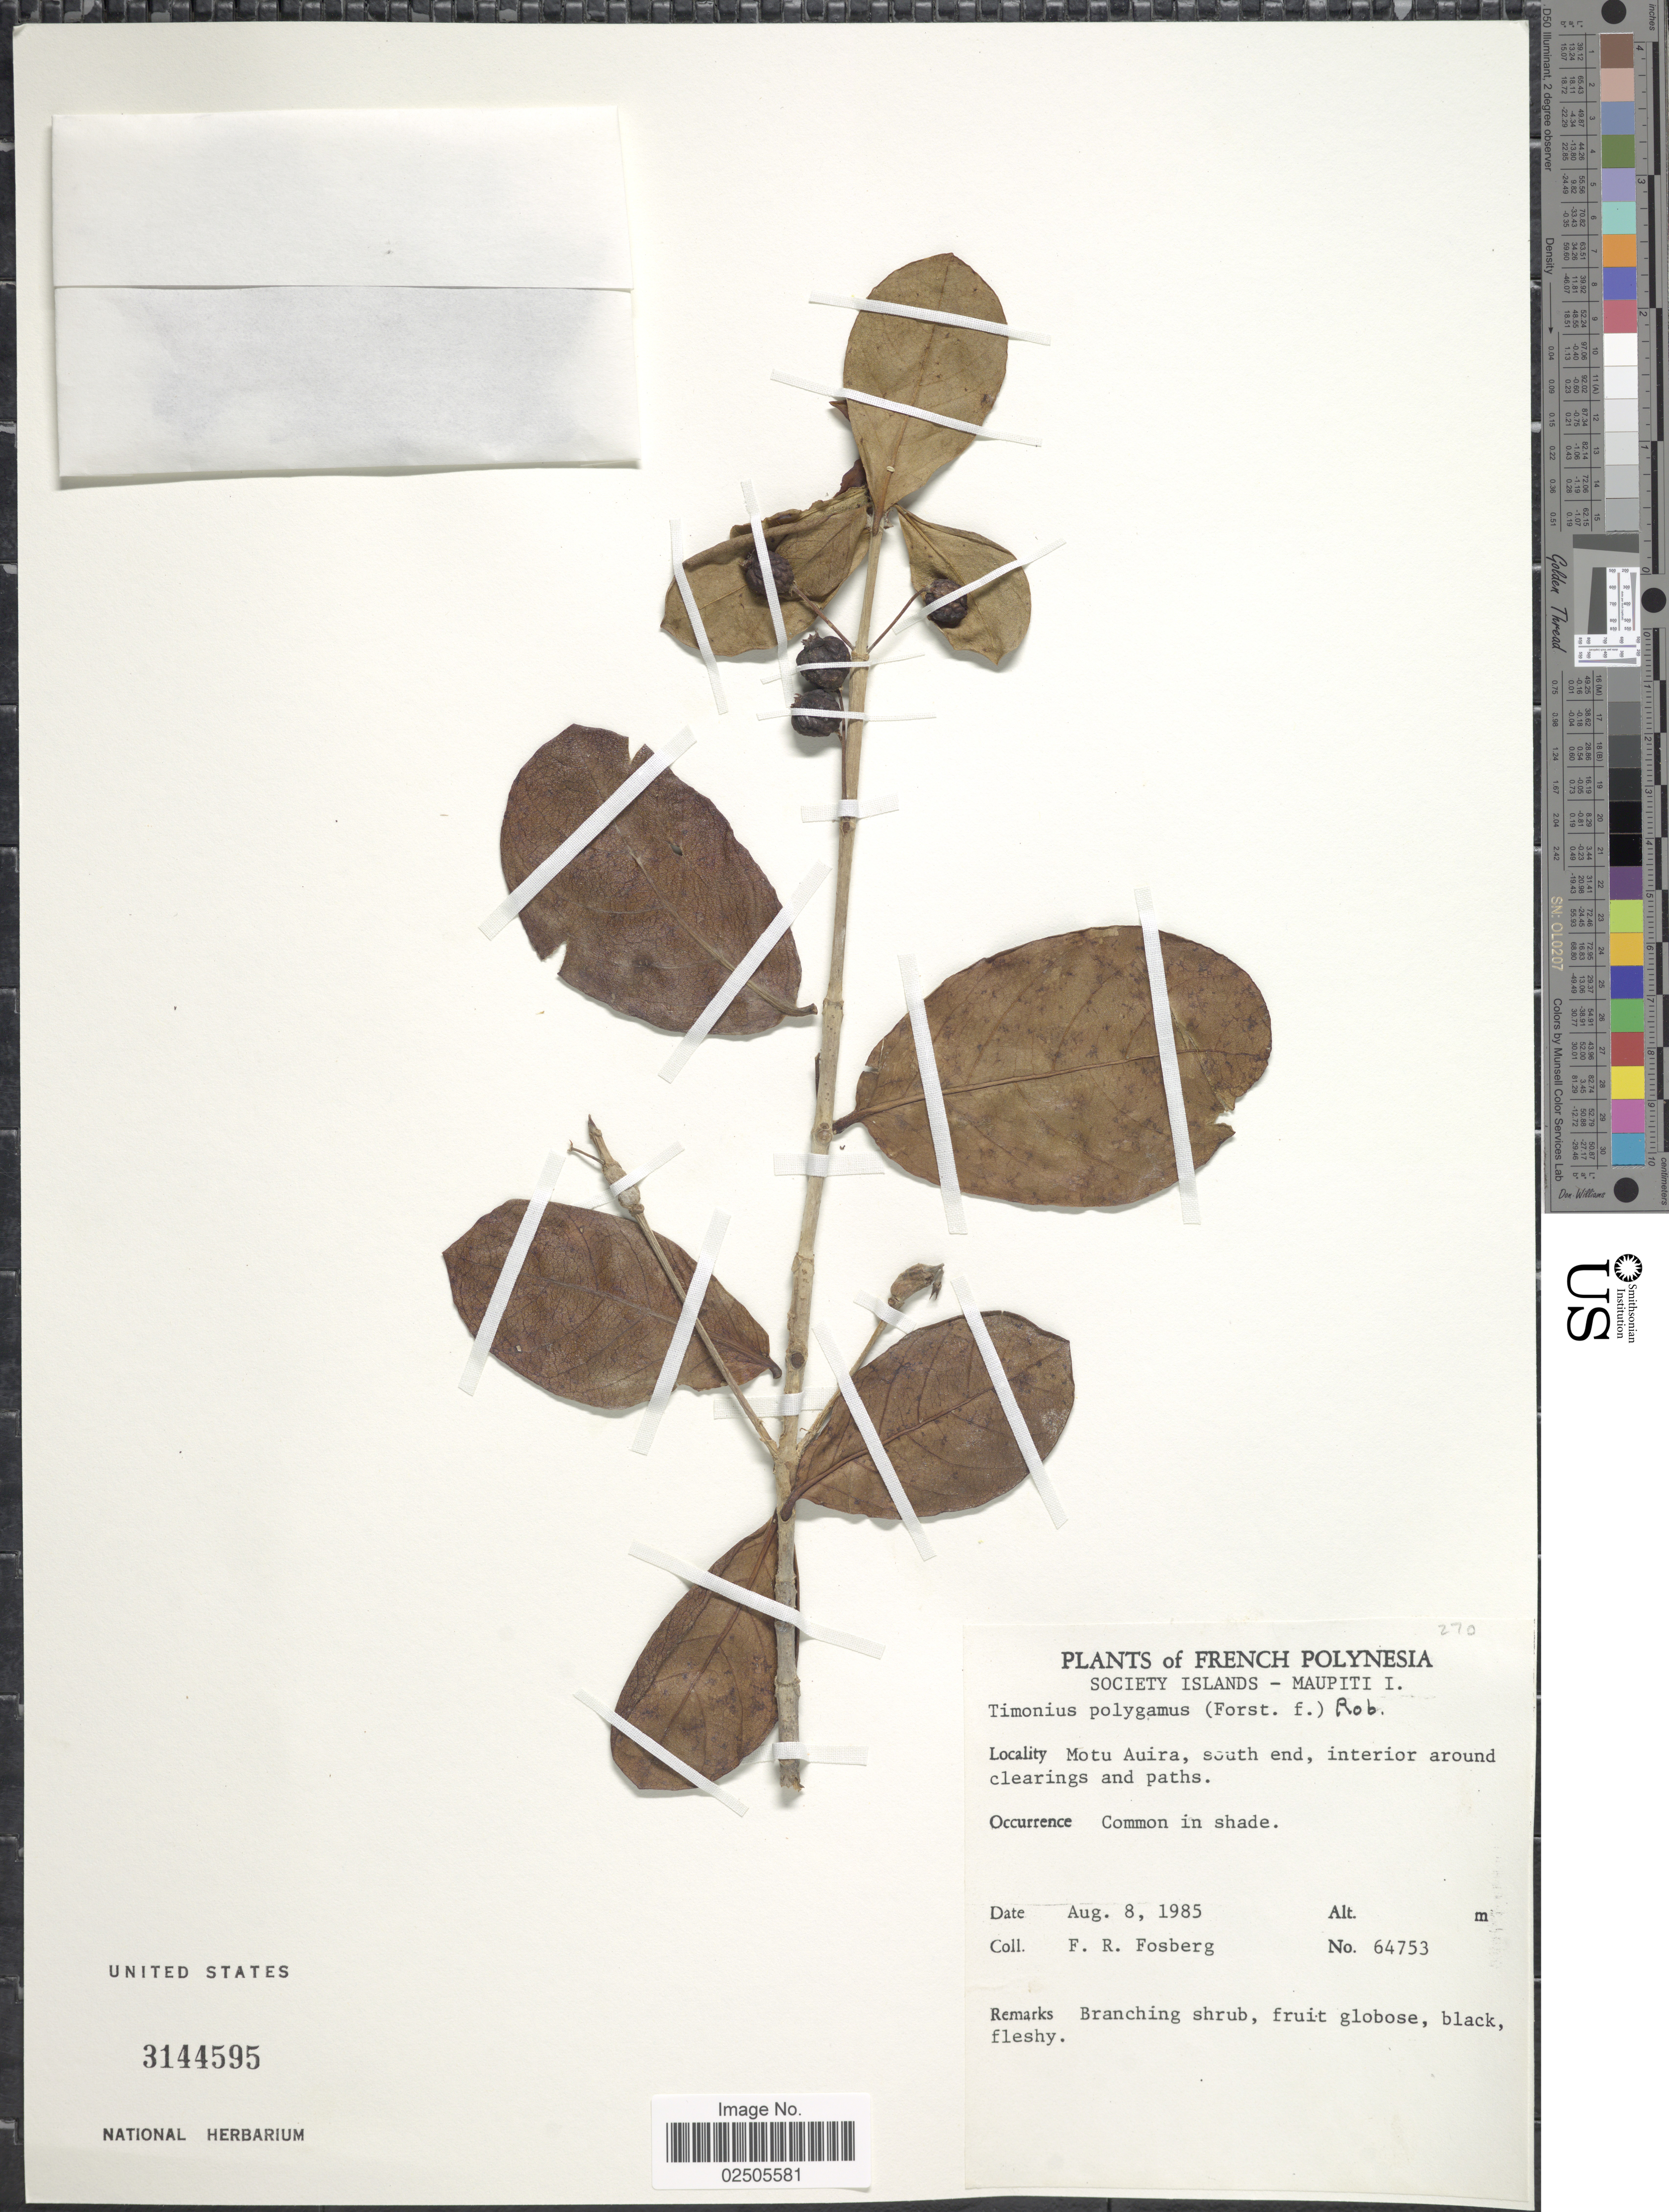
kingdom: Plantae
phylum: Tracheophyta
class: Magnoliopsida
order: Gentianales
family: Rubiaceae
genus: Timonius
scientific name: Timonius polygamus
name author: (G. Forst.) Rob.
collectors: F. R. Fosberg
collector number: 64753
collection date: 1985-08-08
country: French Polynesia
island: Maupiti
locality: Society Islands - Maupiti I., Motu Auira, south end, interior around clearings and paths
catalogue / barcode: US 3144595